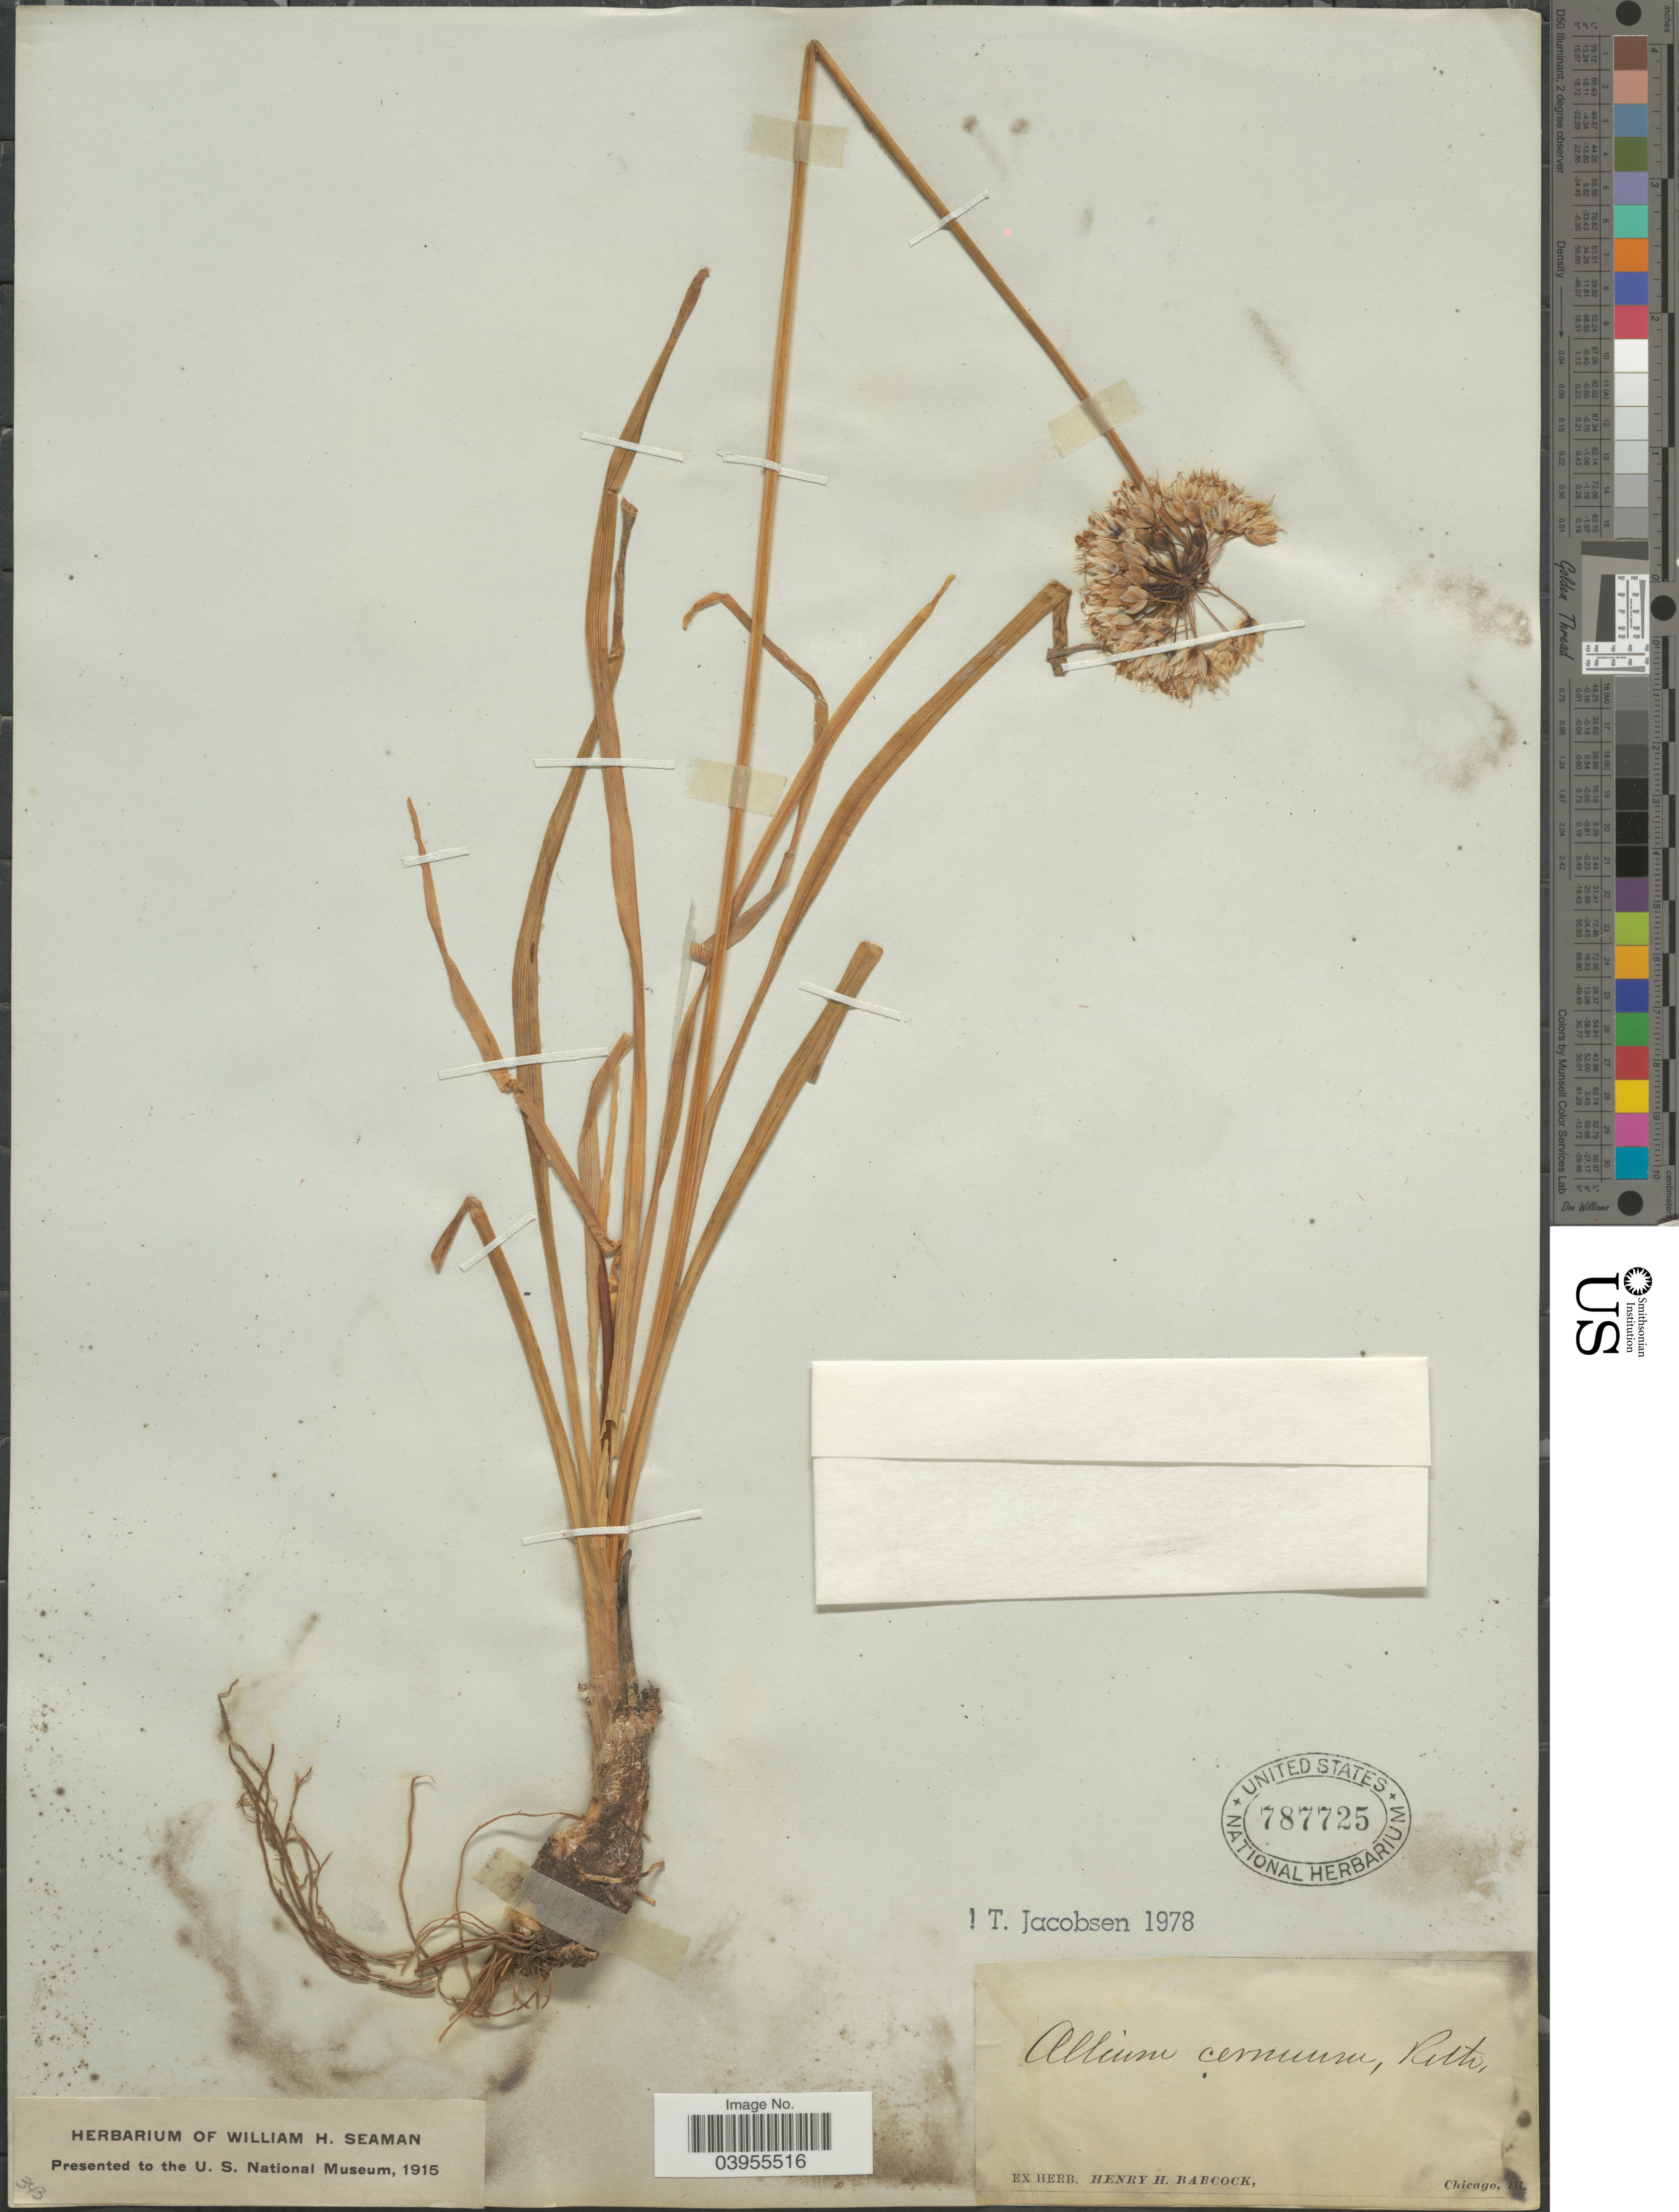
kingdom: Plantae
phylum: Tracheophyta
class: Liliopsida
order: Asparagales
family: Amaryllidaceae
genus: Allium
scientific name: Allium cernuum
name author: Roth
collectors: ex herb. Henry Homes Babcock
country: United States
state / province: Illinois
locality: Chicago.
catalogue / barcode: US 787725